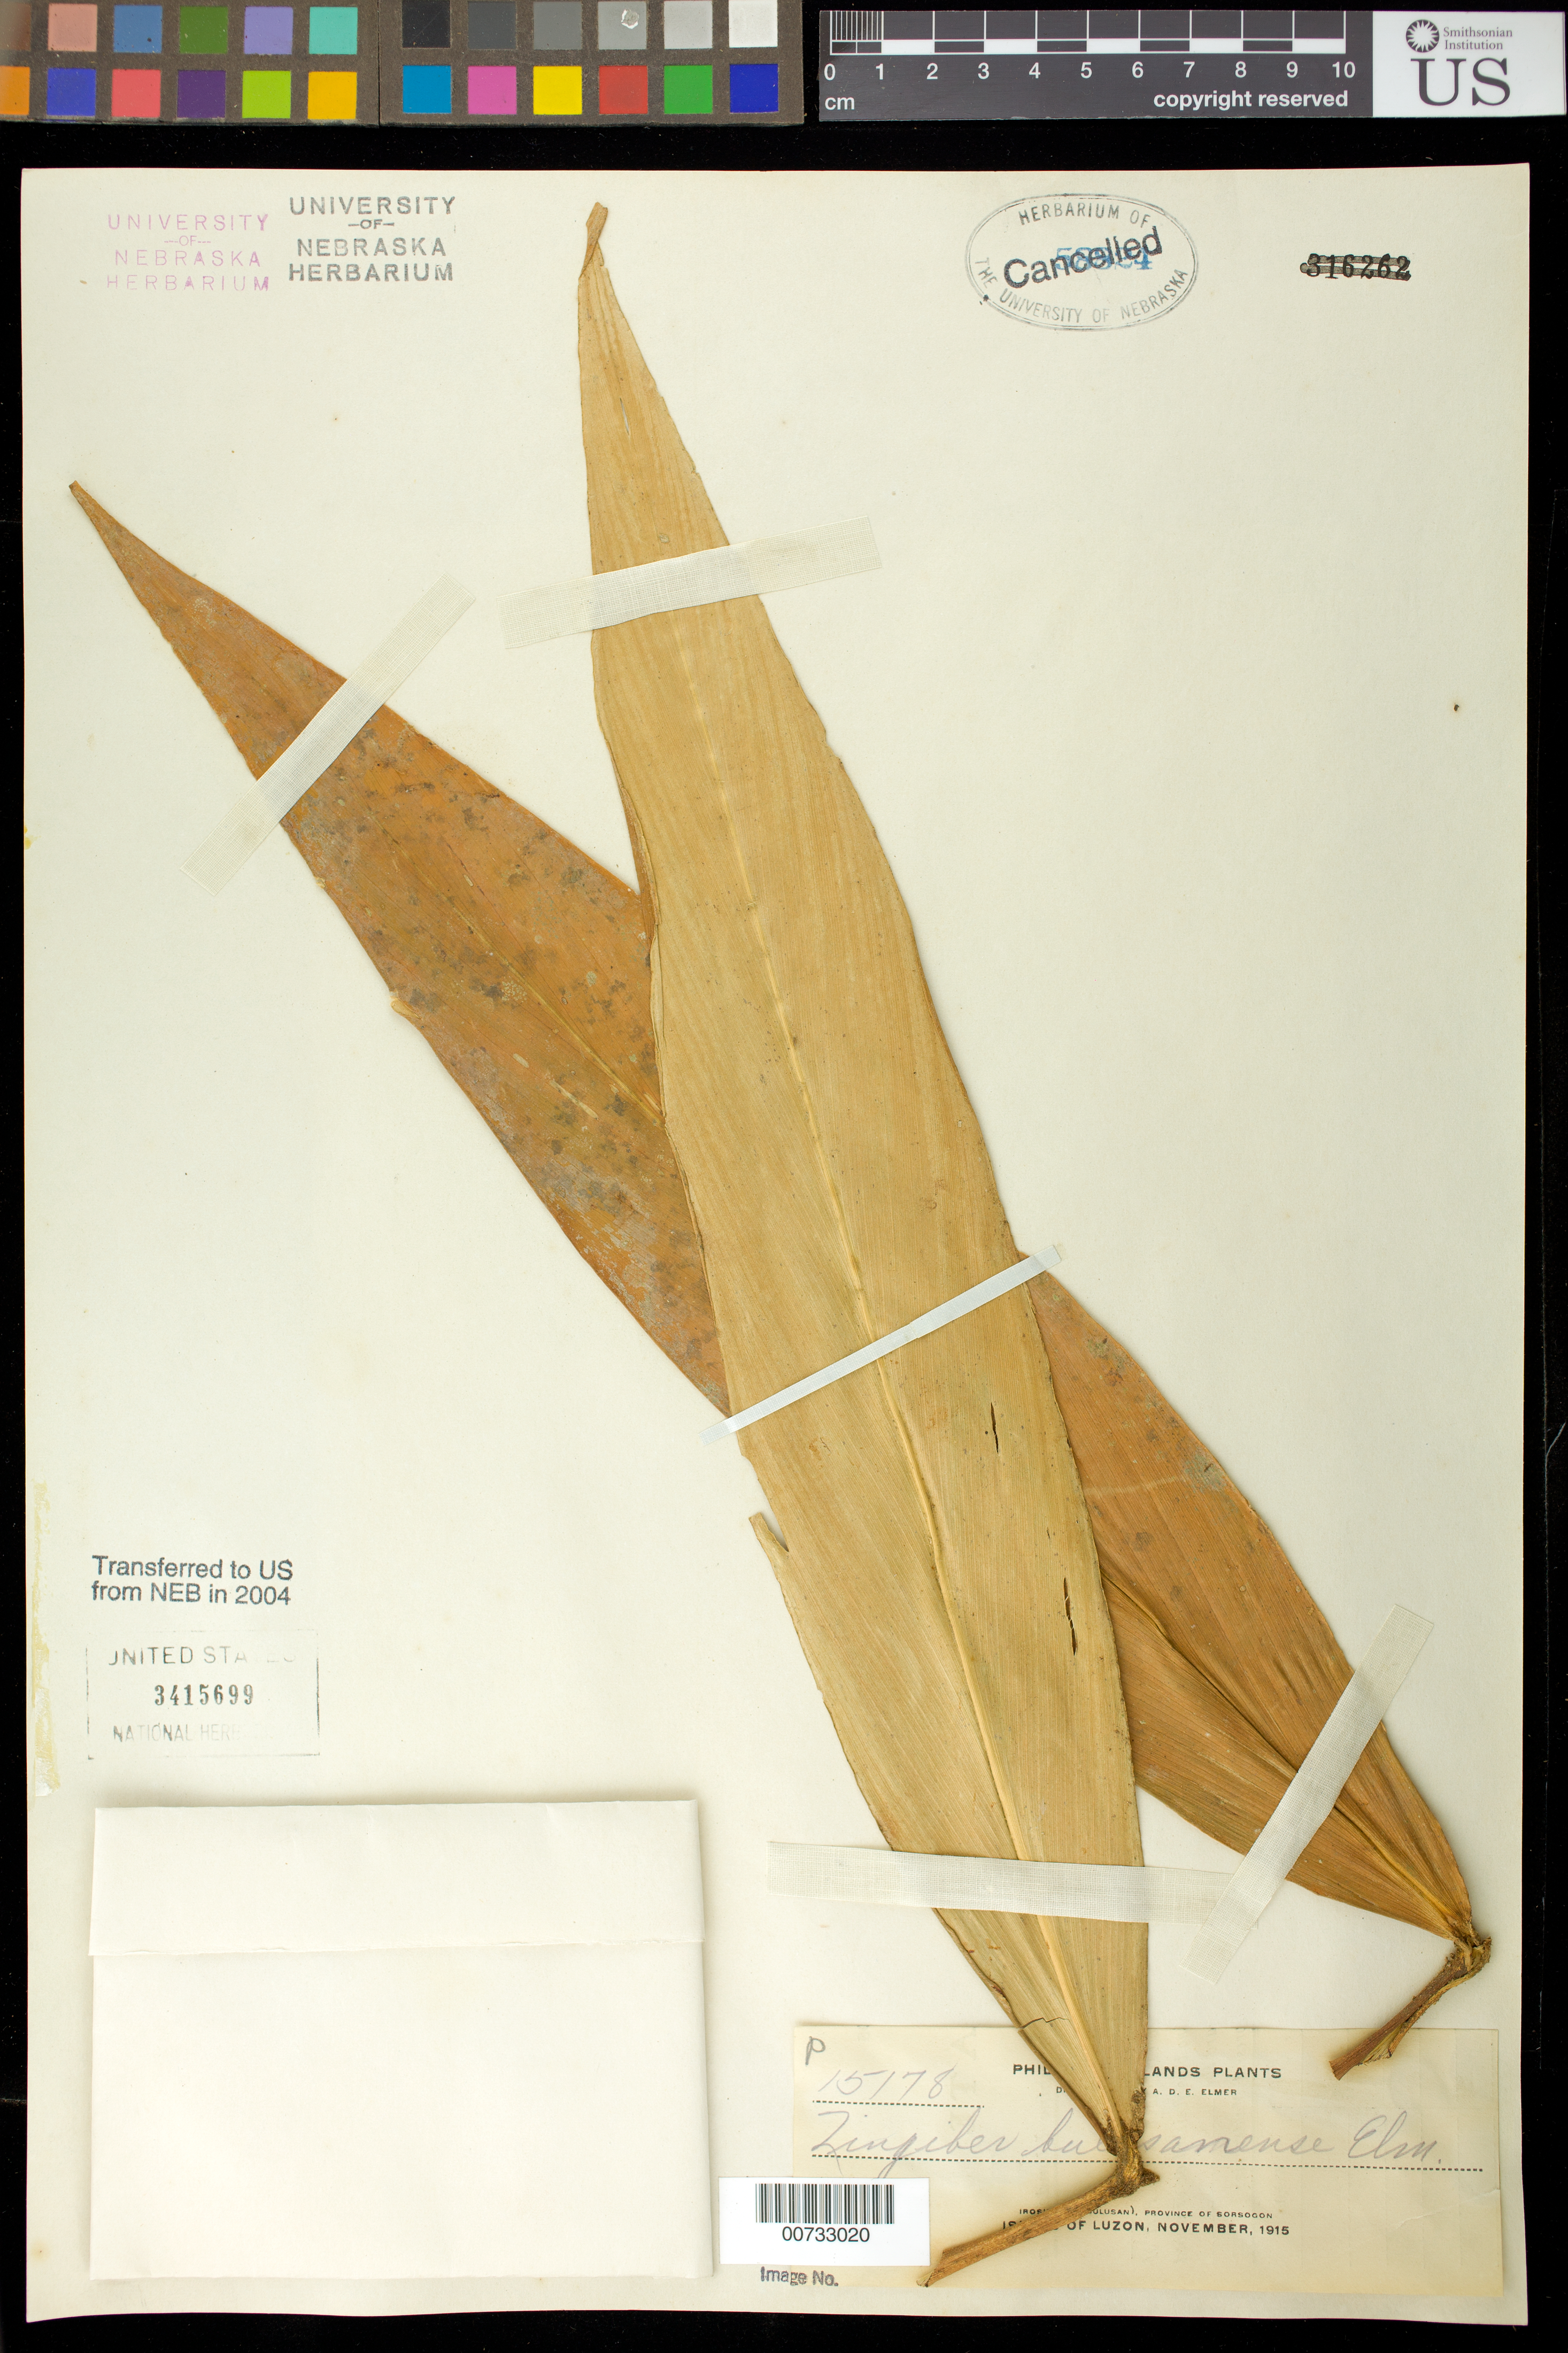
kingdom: Plantae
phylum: Tracheophyta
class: Liliopsida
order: Zingiberales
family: Zingiberaceae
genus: Zingiber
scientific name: Zingiber bulusanense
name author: Elmer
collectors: A. D. E. Elmer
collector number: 15178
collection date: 1915-11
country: Philippines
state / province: Bicol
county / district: Sorsogon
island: Luzon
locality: Irosin (Mt. Bulusan)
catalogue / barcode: US 3415699